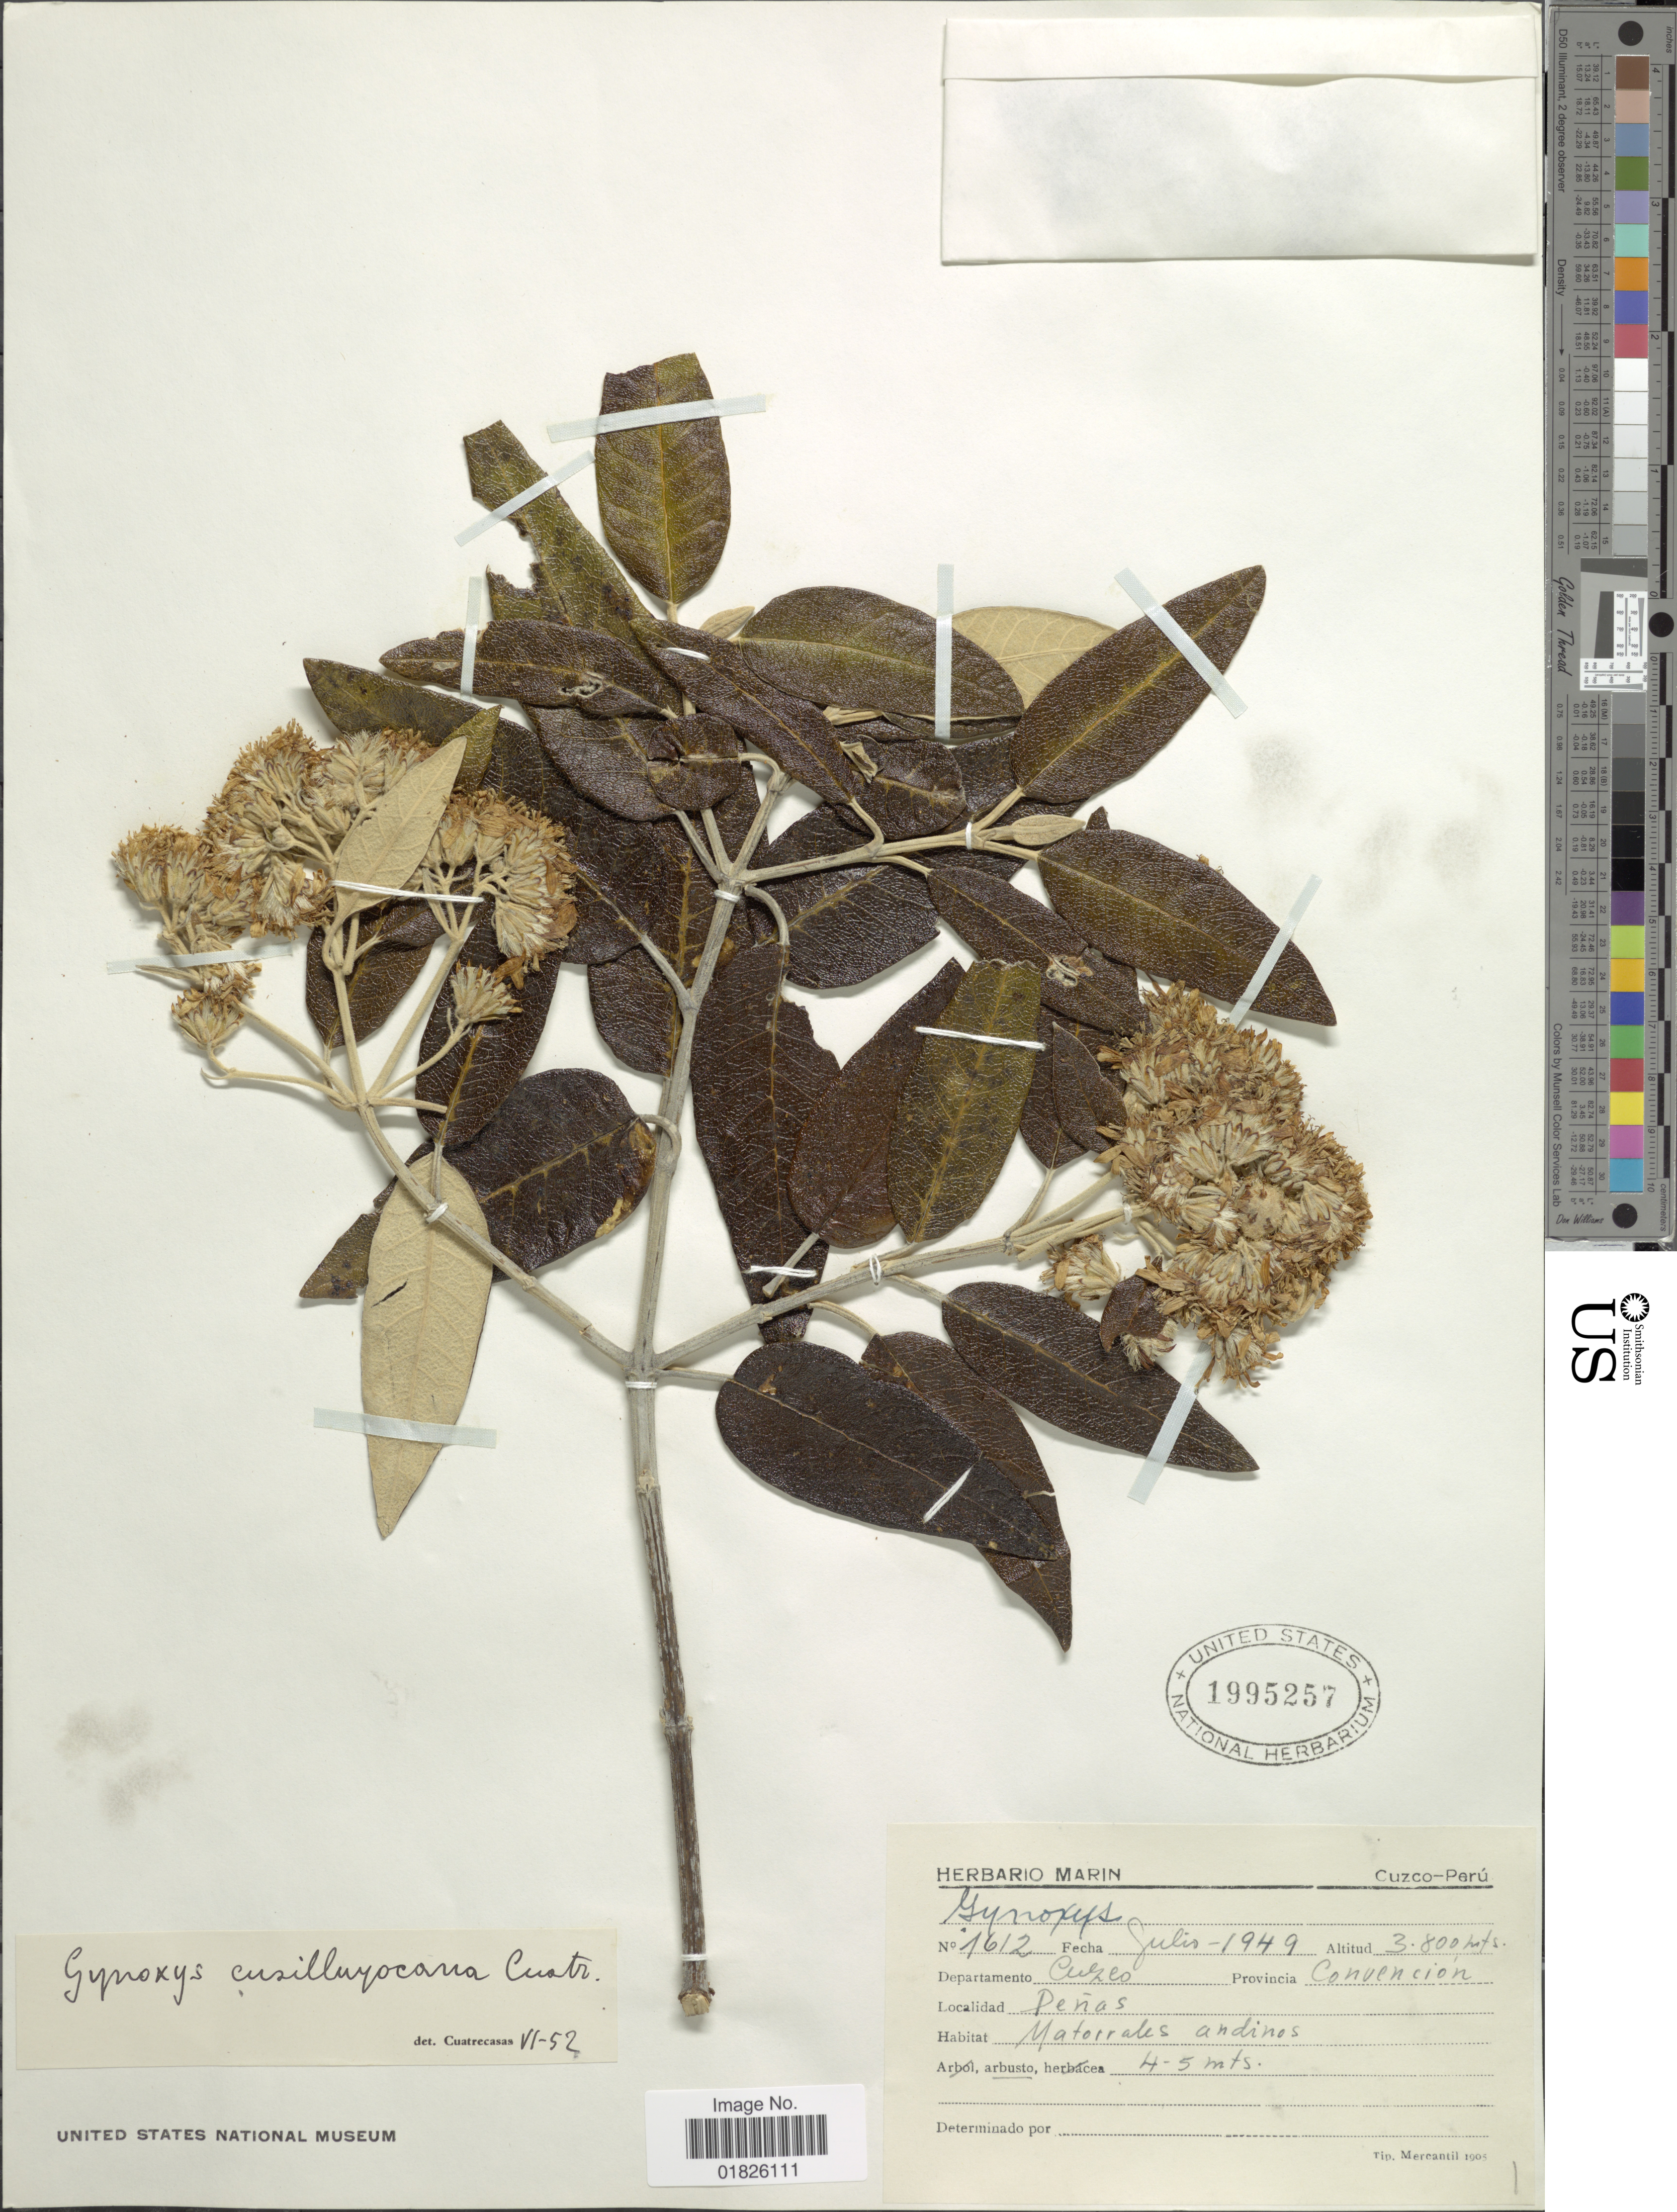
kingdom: Plantae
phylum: Tracheophyta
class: Magnoliopsida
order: Asterales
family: Asteraceae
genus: Gynoxys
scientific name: Gynoxys cusilluyocana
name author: Cuatrec.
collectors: ex herb. Marin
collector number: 1612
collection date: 1949-07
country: Peru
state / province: Cusco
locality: Provincia Convencion Penas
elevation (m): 3800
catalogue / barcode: US 1995257